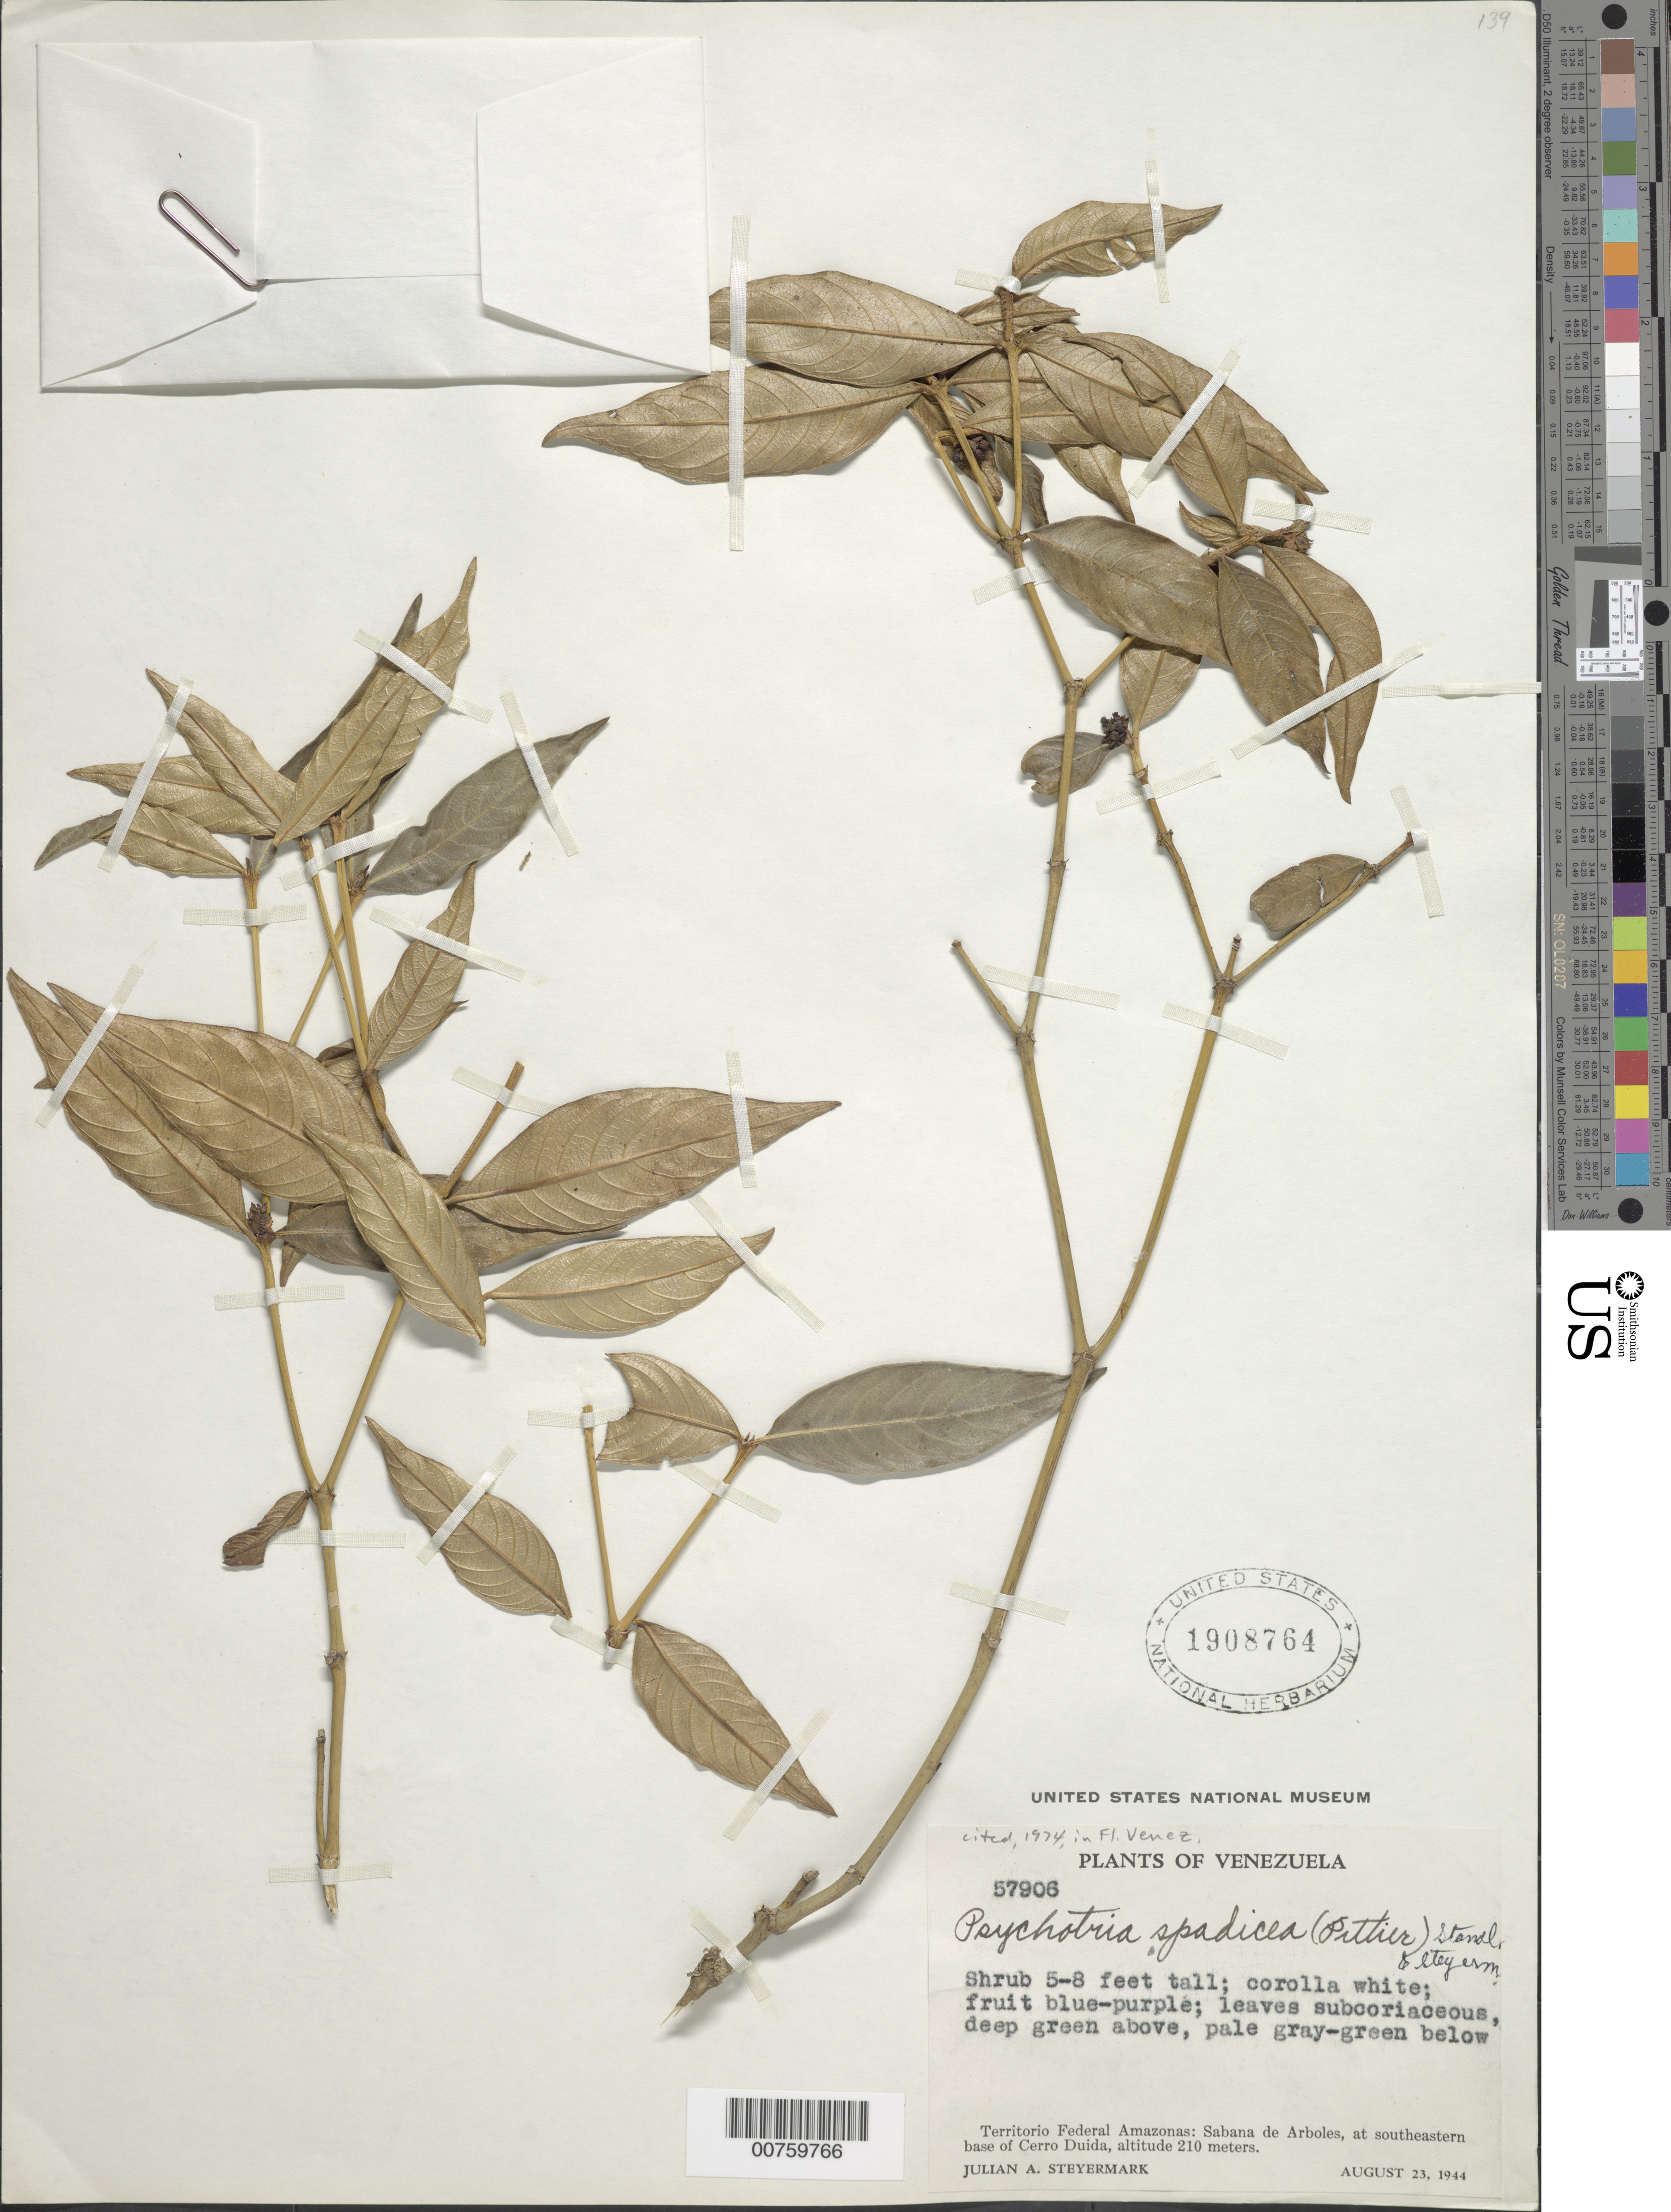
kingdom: Plantae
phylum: Tracheophyta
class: Magnoliopsida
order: Gentianales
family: Rubiaceae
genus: Psychotria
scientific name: Psychotria spadicea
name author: (Pittier) Standl. & Steyerm.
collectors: J. Steyermark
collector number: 57906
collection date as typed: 23-Aug-44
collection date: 1944-08-23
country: Venezuela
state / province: Amazonas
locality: Sabana de Arboles, at SE base of Cerro Duida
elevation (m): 210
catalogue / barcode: US 1908764